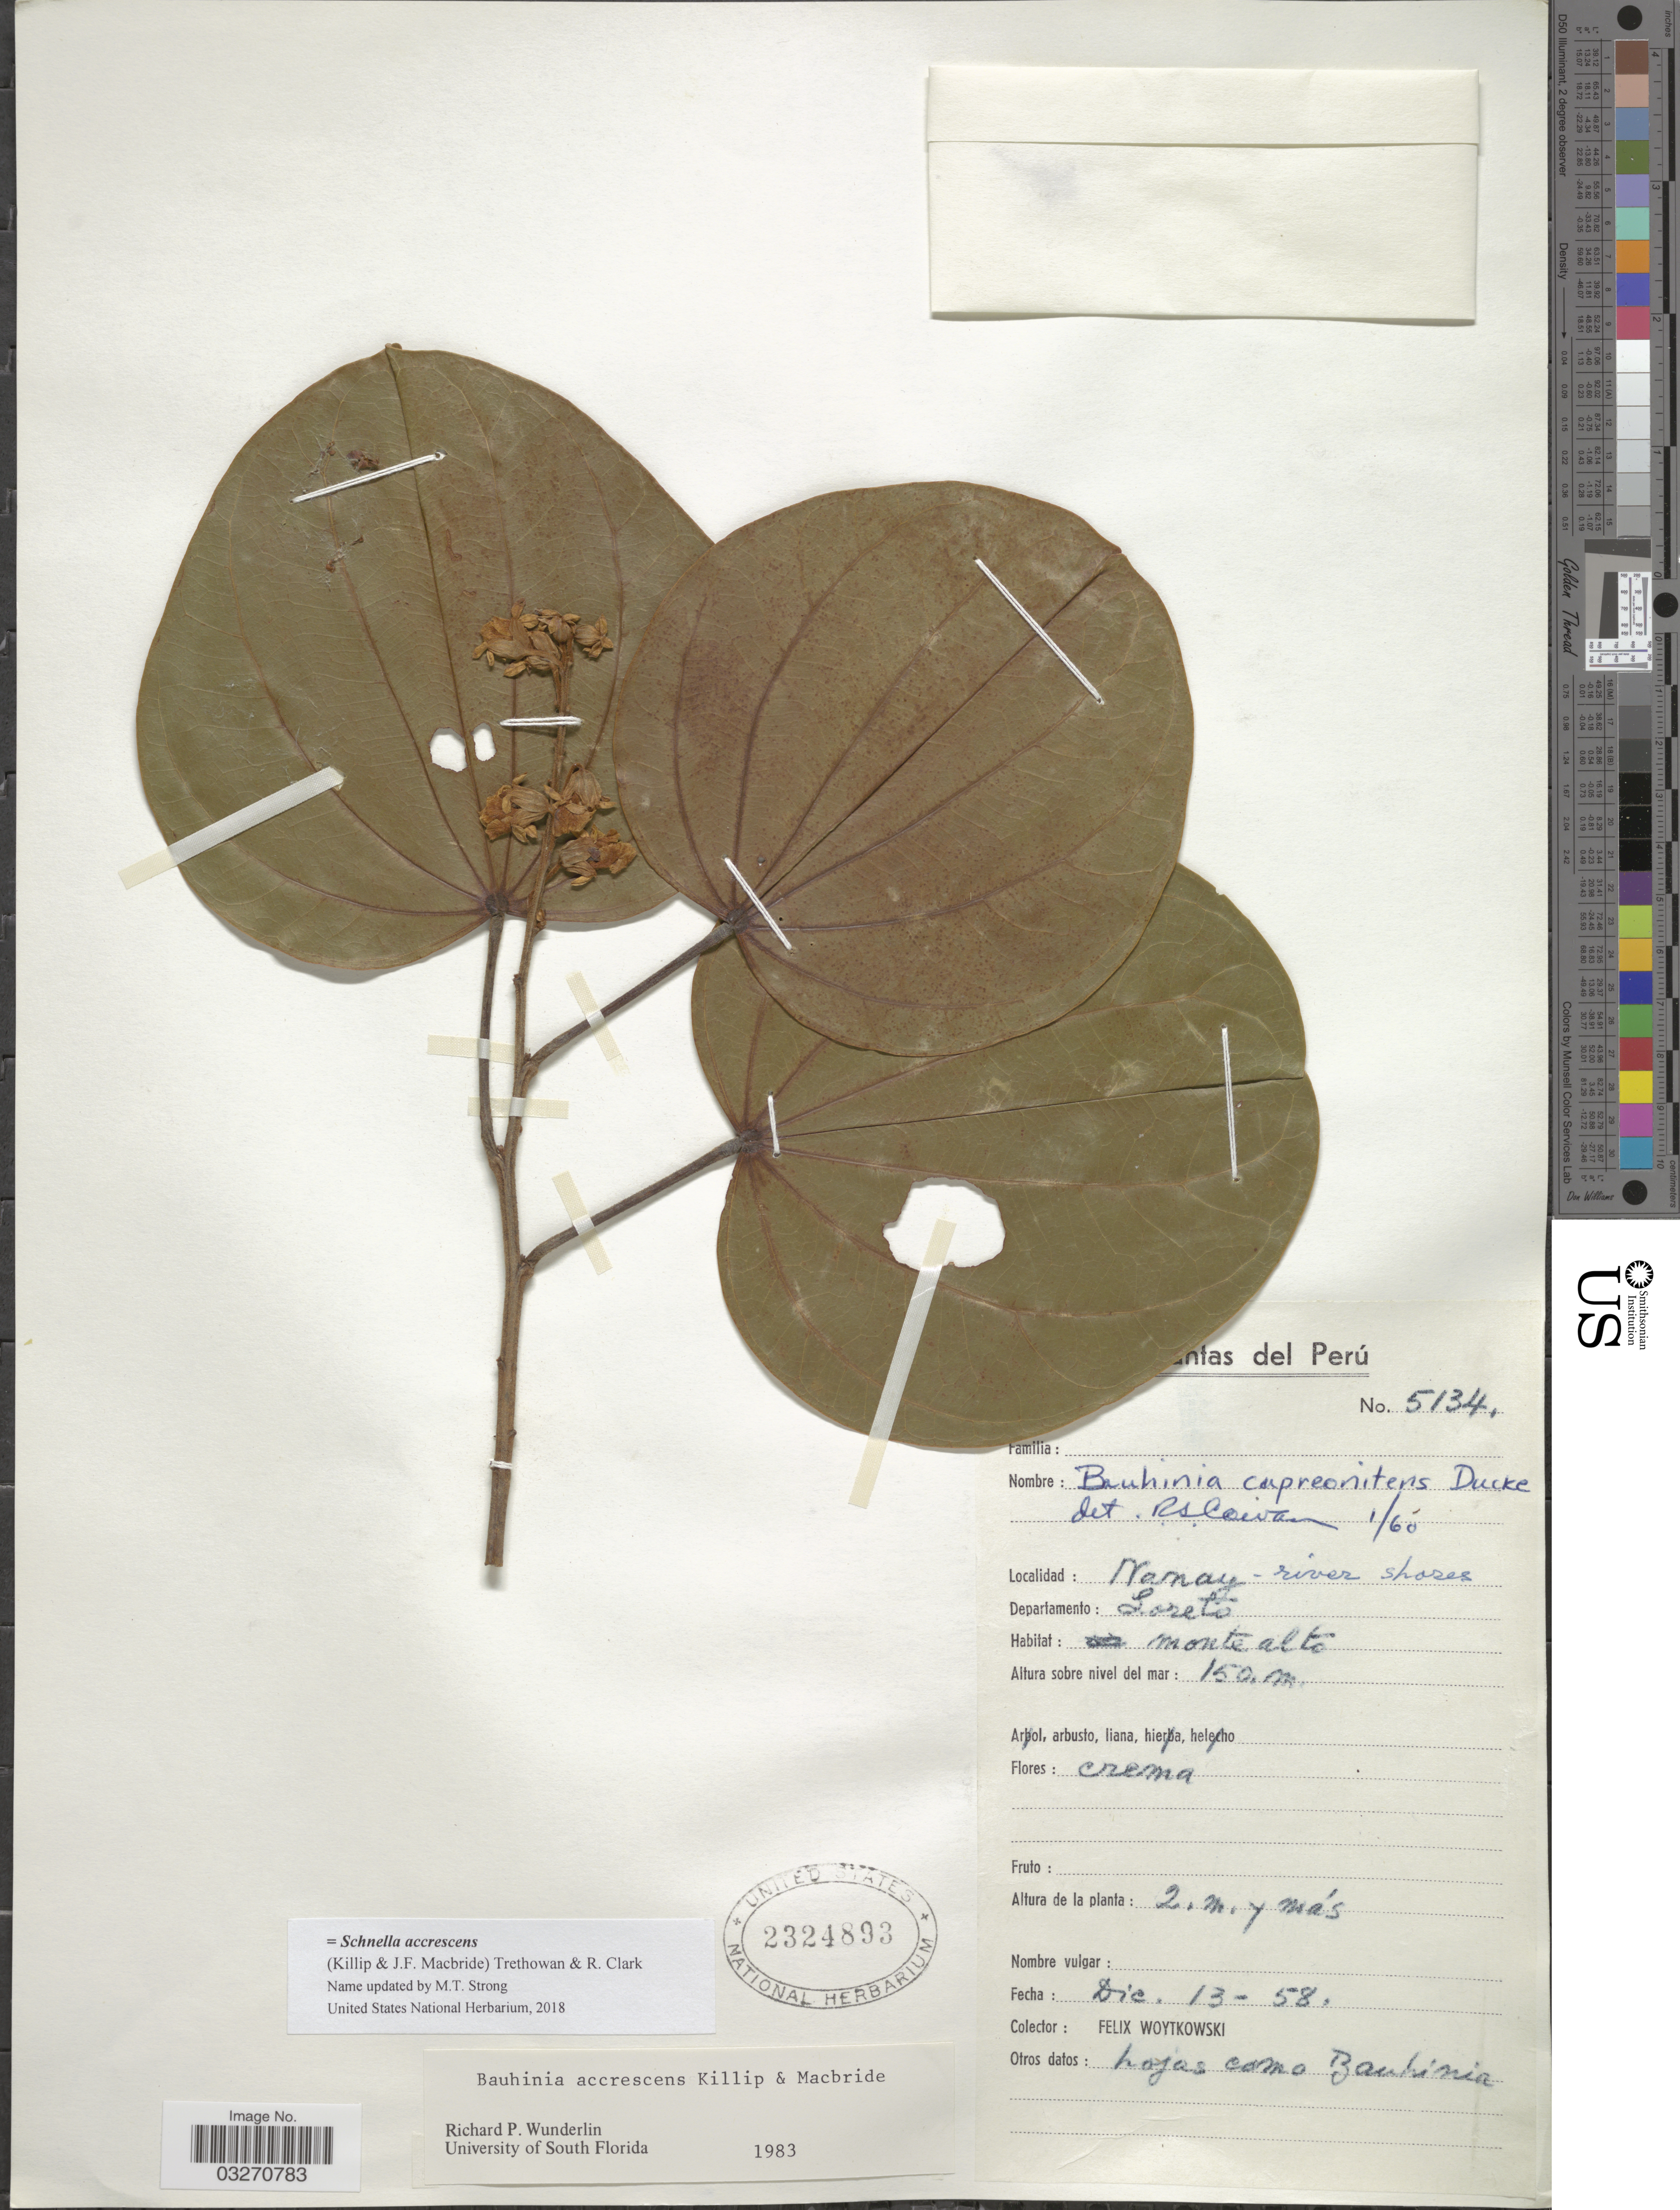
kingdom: Plantae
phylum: Tracheophyta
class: Magnoliopsida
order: Fabales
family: Fabaceae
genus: Schnella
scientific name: Schnella accrescens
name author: (Killip & J.F. Macbr.) Trethowan & R. Clark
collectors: F. Woytkowski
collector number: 5134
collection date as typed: Transcribed d/m/y: 13/12/58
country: Peru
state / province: Loreto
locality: Nanay-river shores. Departamento: Loreto.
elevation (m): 150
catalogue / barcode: US 2324893